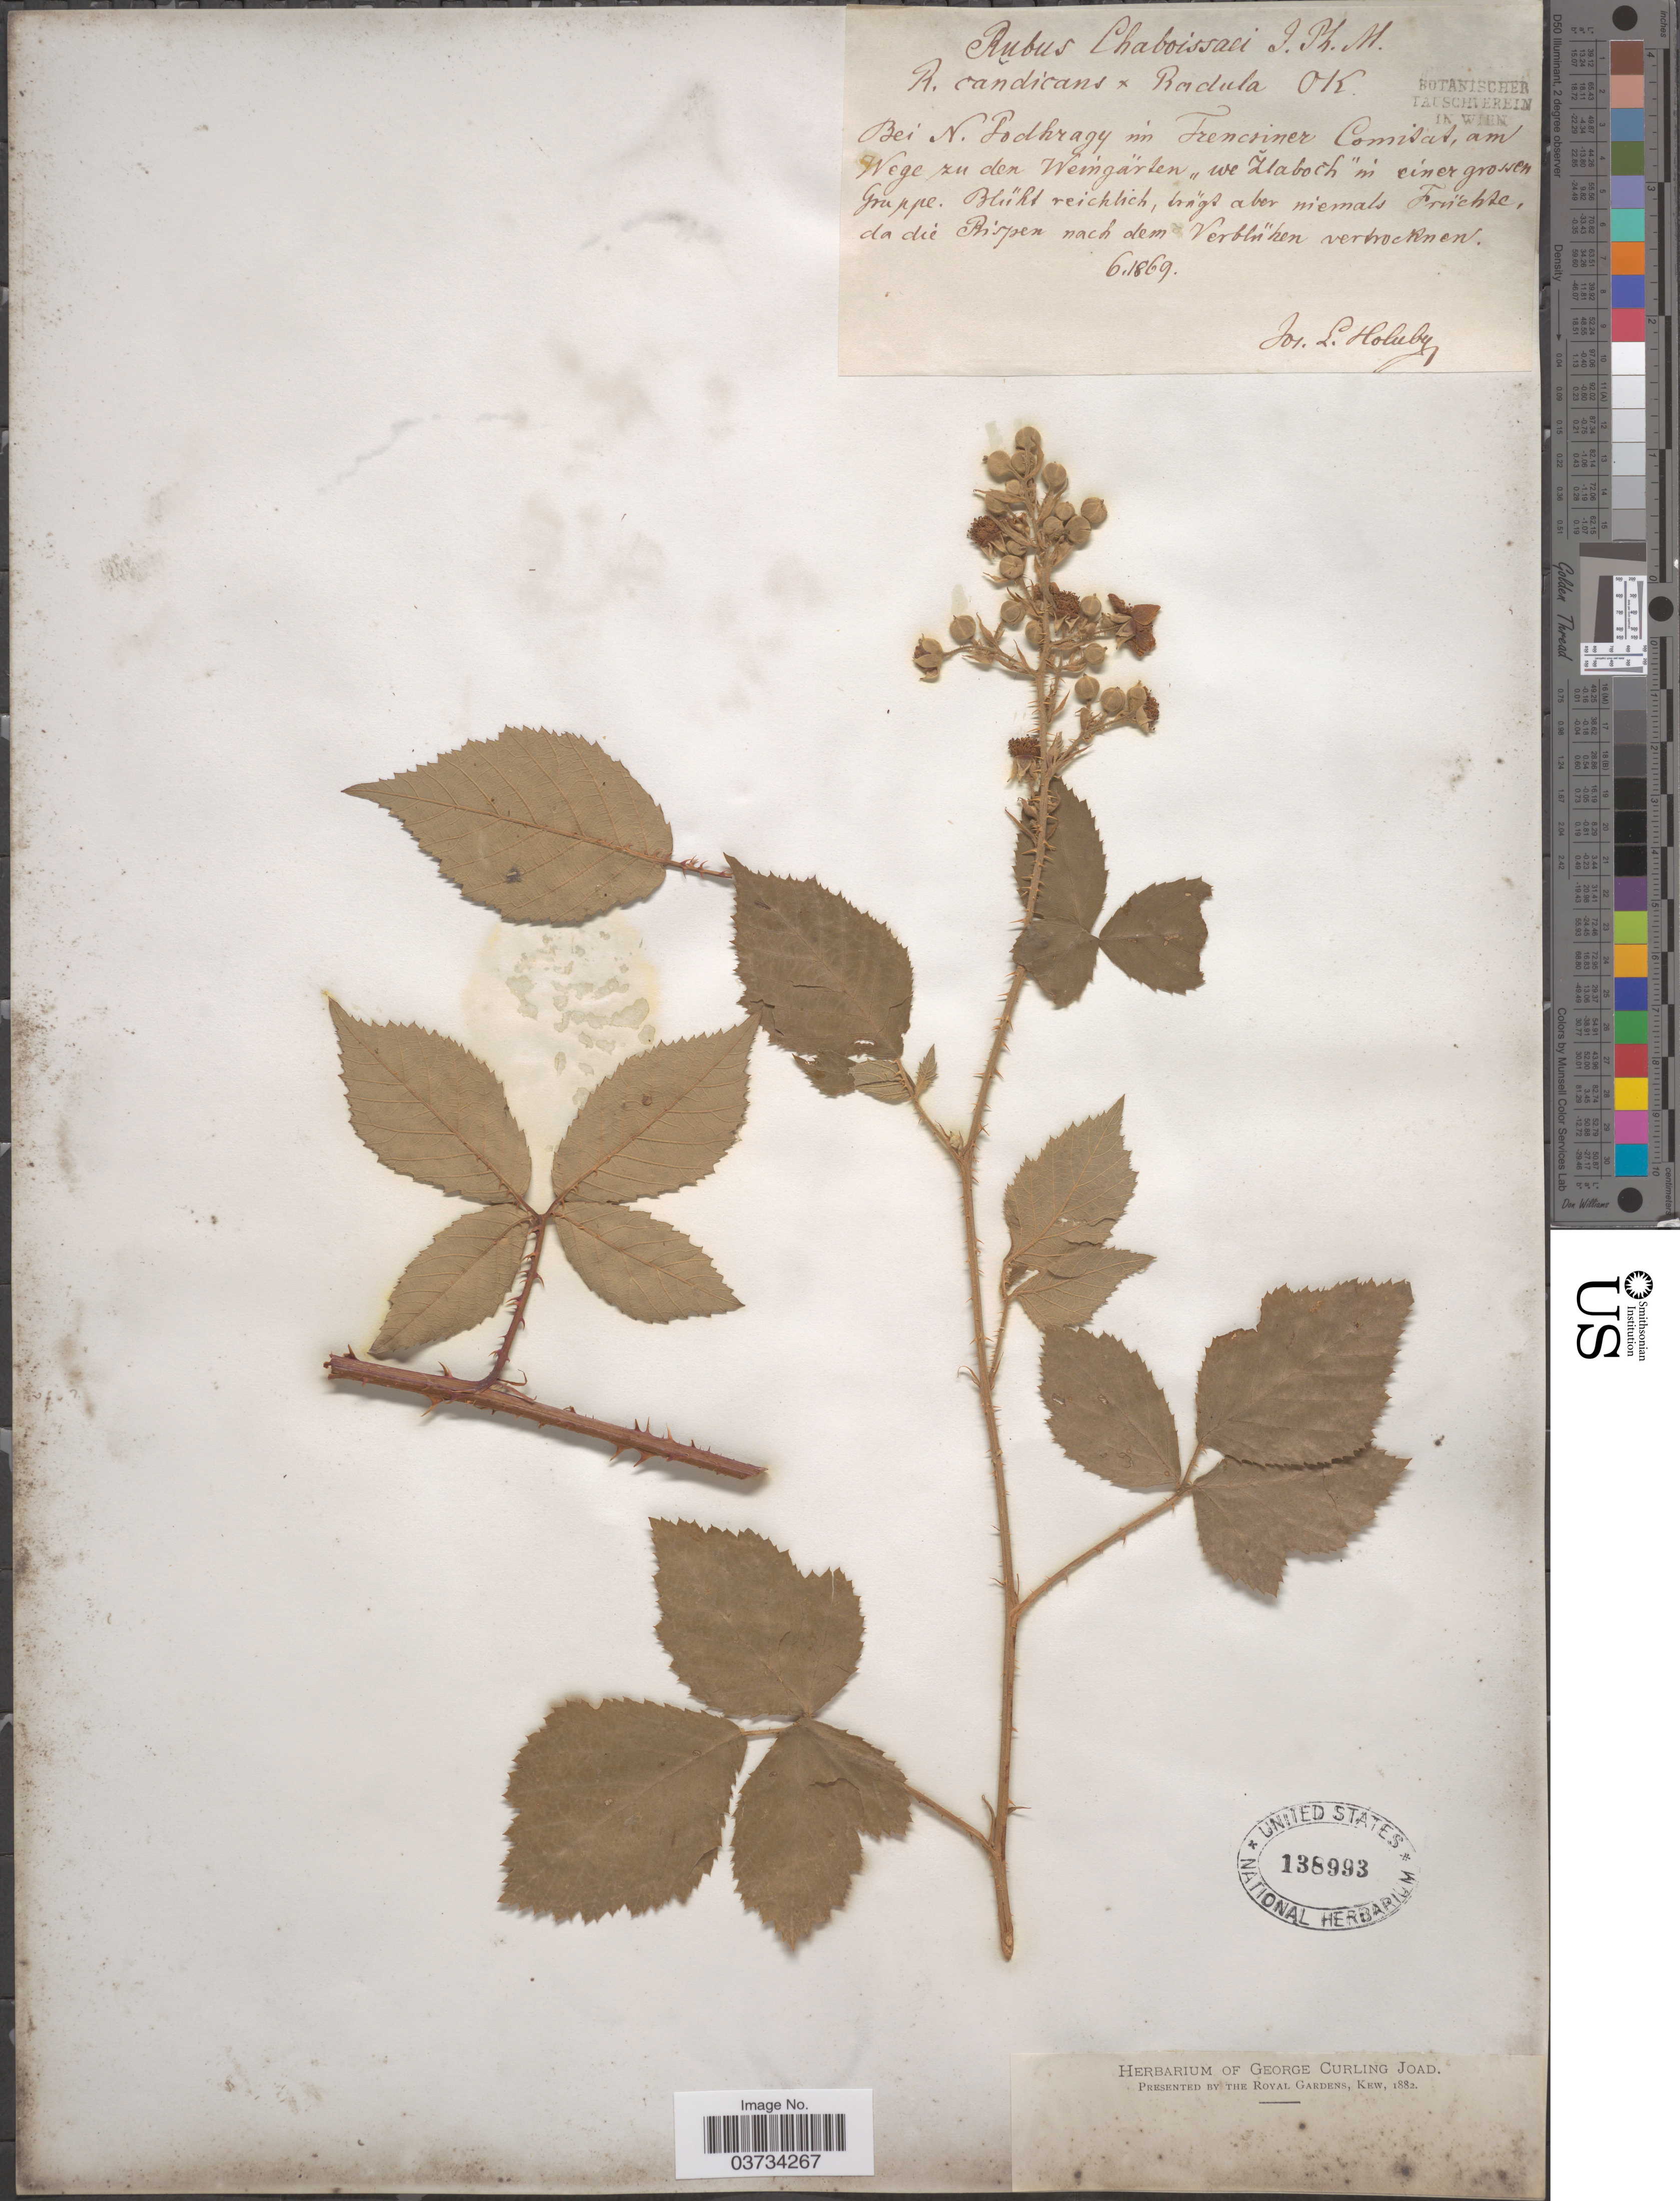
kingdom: Plantae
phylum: Tracheophyta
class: Magnoliopsida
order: Rosales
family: Rosaceae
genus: Rubus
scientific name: Rubus chaboissaei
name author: P.J. Müll.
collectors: J. Holuby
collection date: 1869-06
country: Slovakia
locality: Bei N. Podhragy im Frencsiner Comitat, am Wege zu den Weingärten "we Žlaboch" in einer grossen Gruppe. Blüht reichlich, hägt aber niemals Früchte, da die Prispen nach dem Verblühen vertrocknen. [interpreted]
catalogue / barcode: US 138993